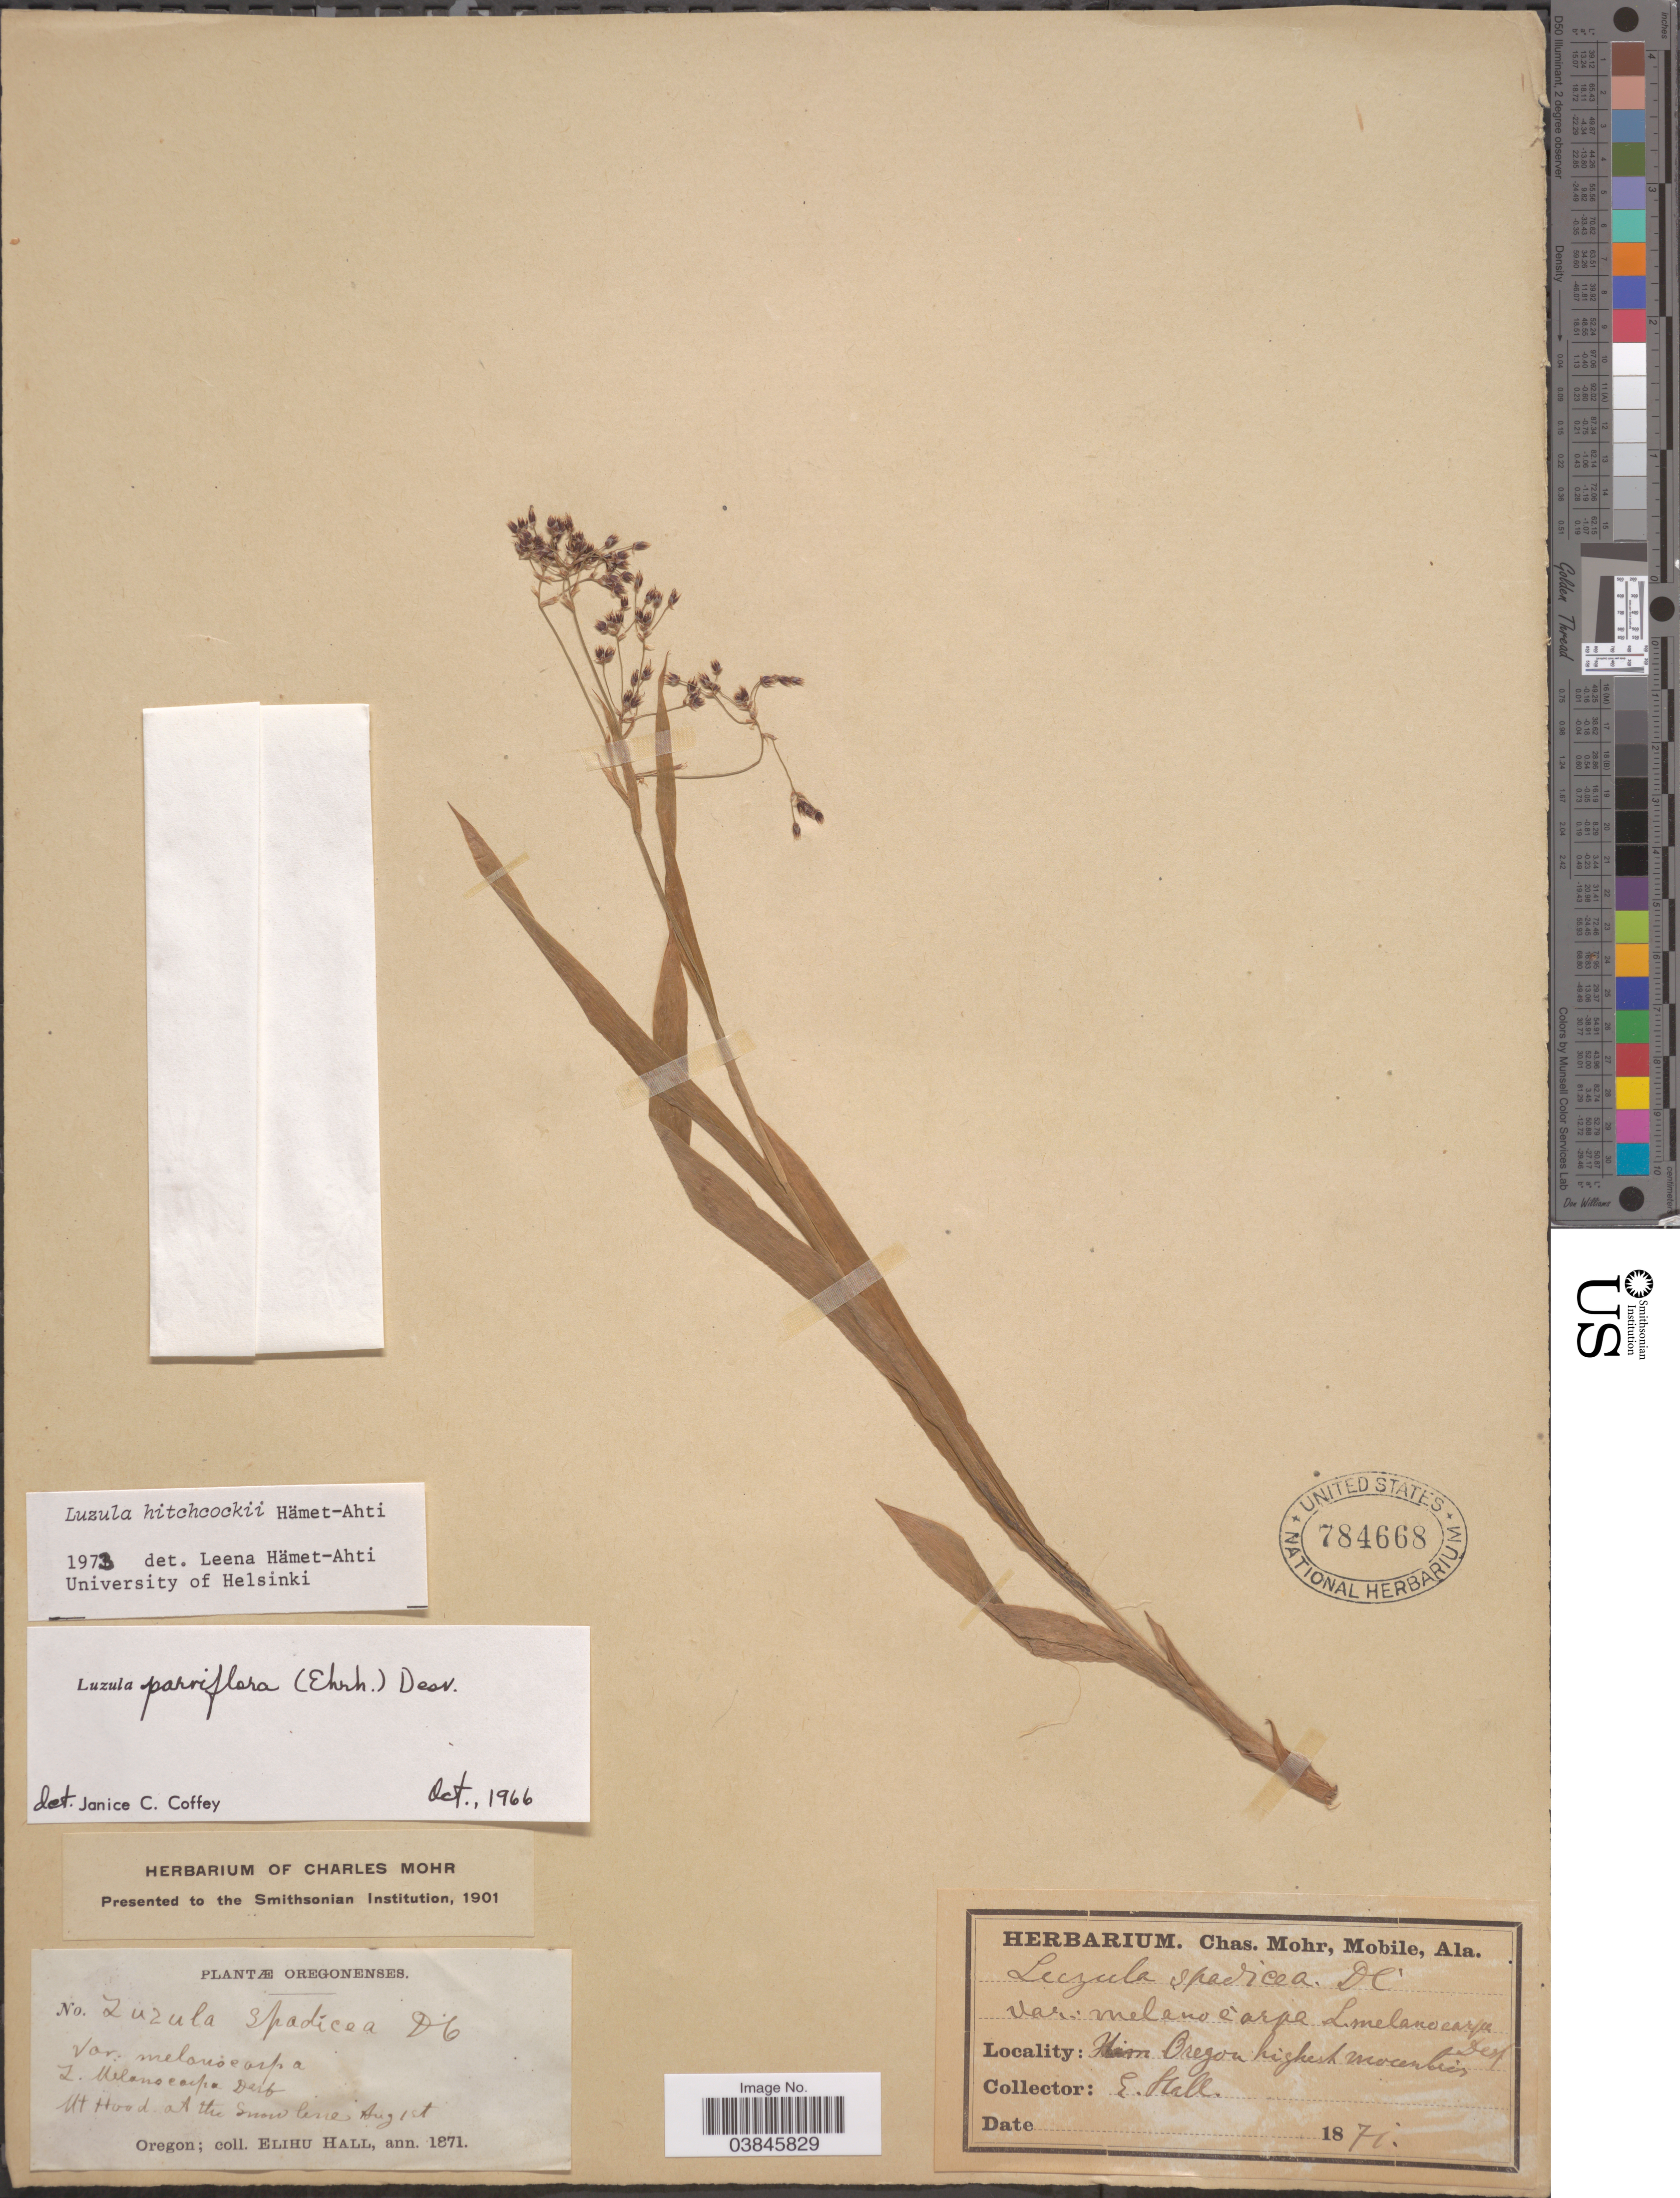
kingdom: Plantae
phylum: Tracheophyta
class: Liliopsida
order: Poales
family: Juncaceae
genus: Luzula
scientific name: Luzula hitchcockii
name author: Hämet-Ahti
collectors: E. Hall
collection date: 1871-08-01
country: United States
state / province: Oregon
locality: Mt Hood at the Snow line. Oregon highest mountain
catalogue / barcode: US 784668